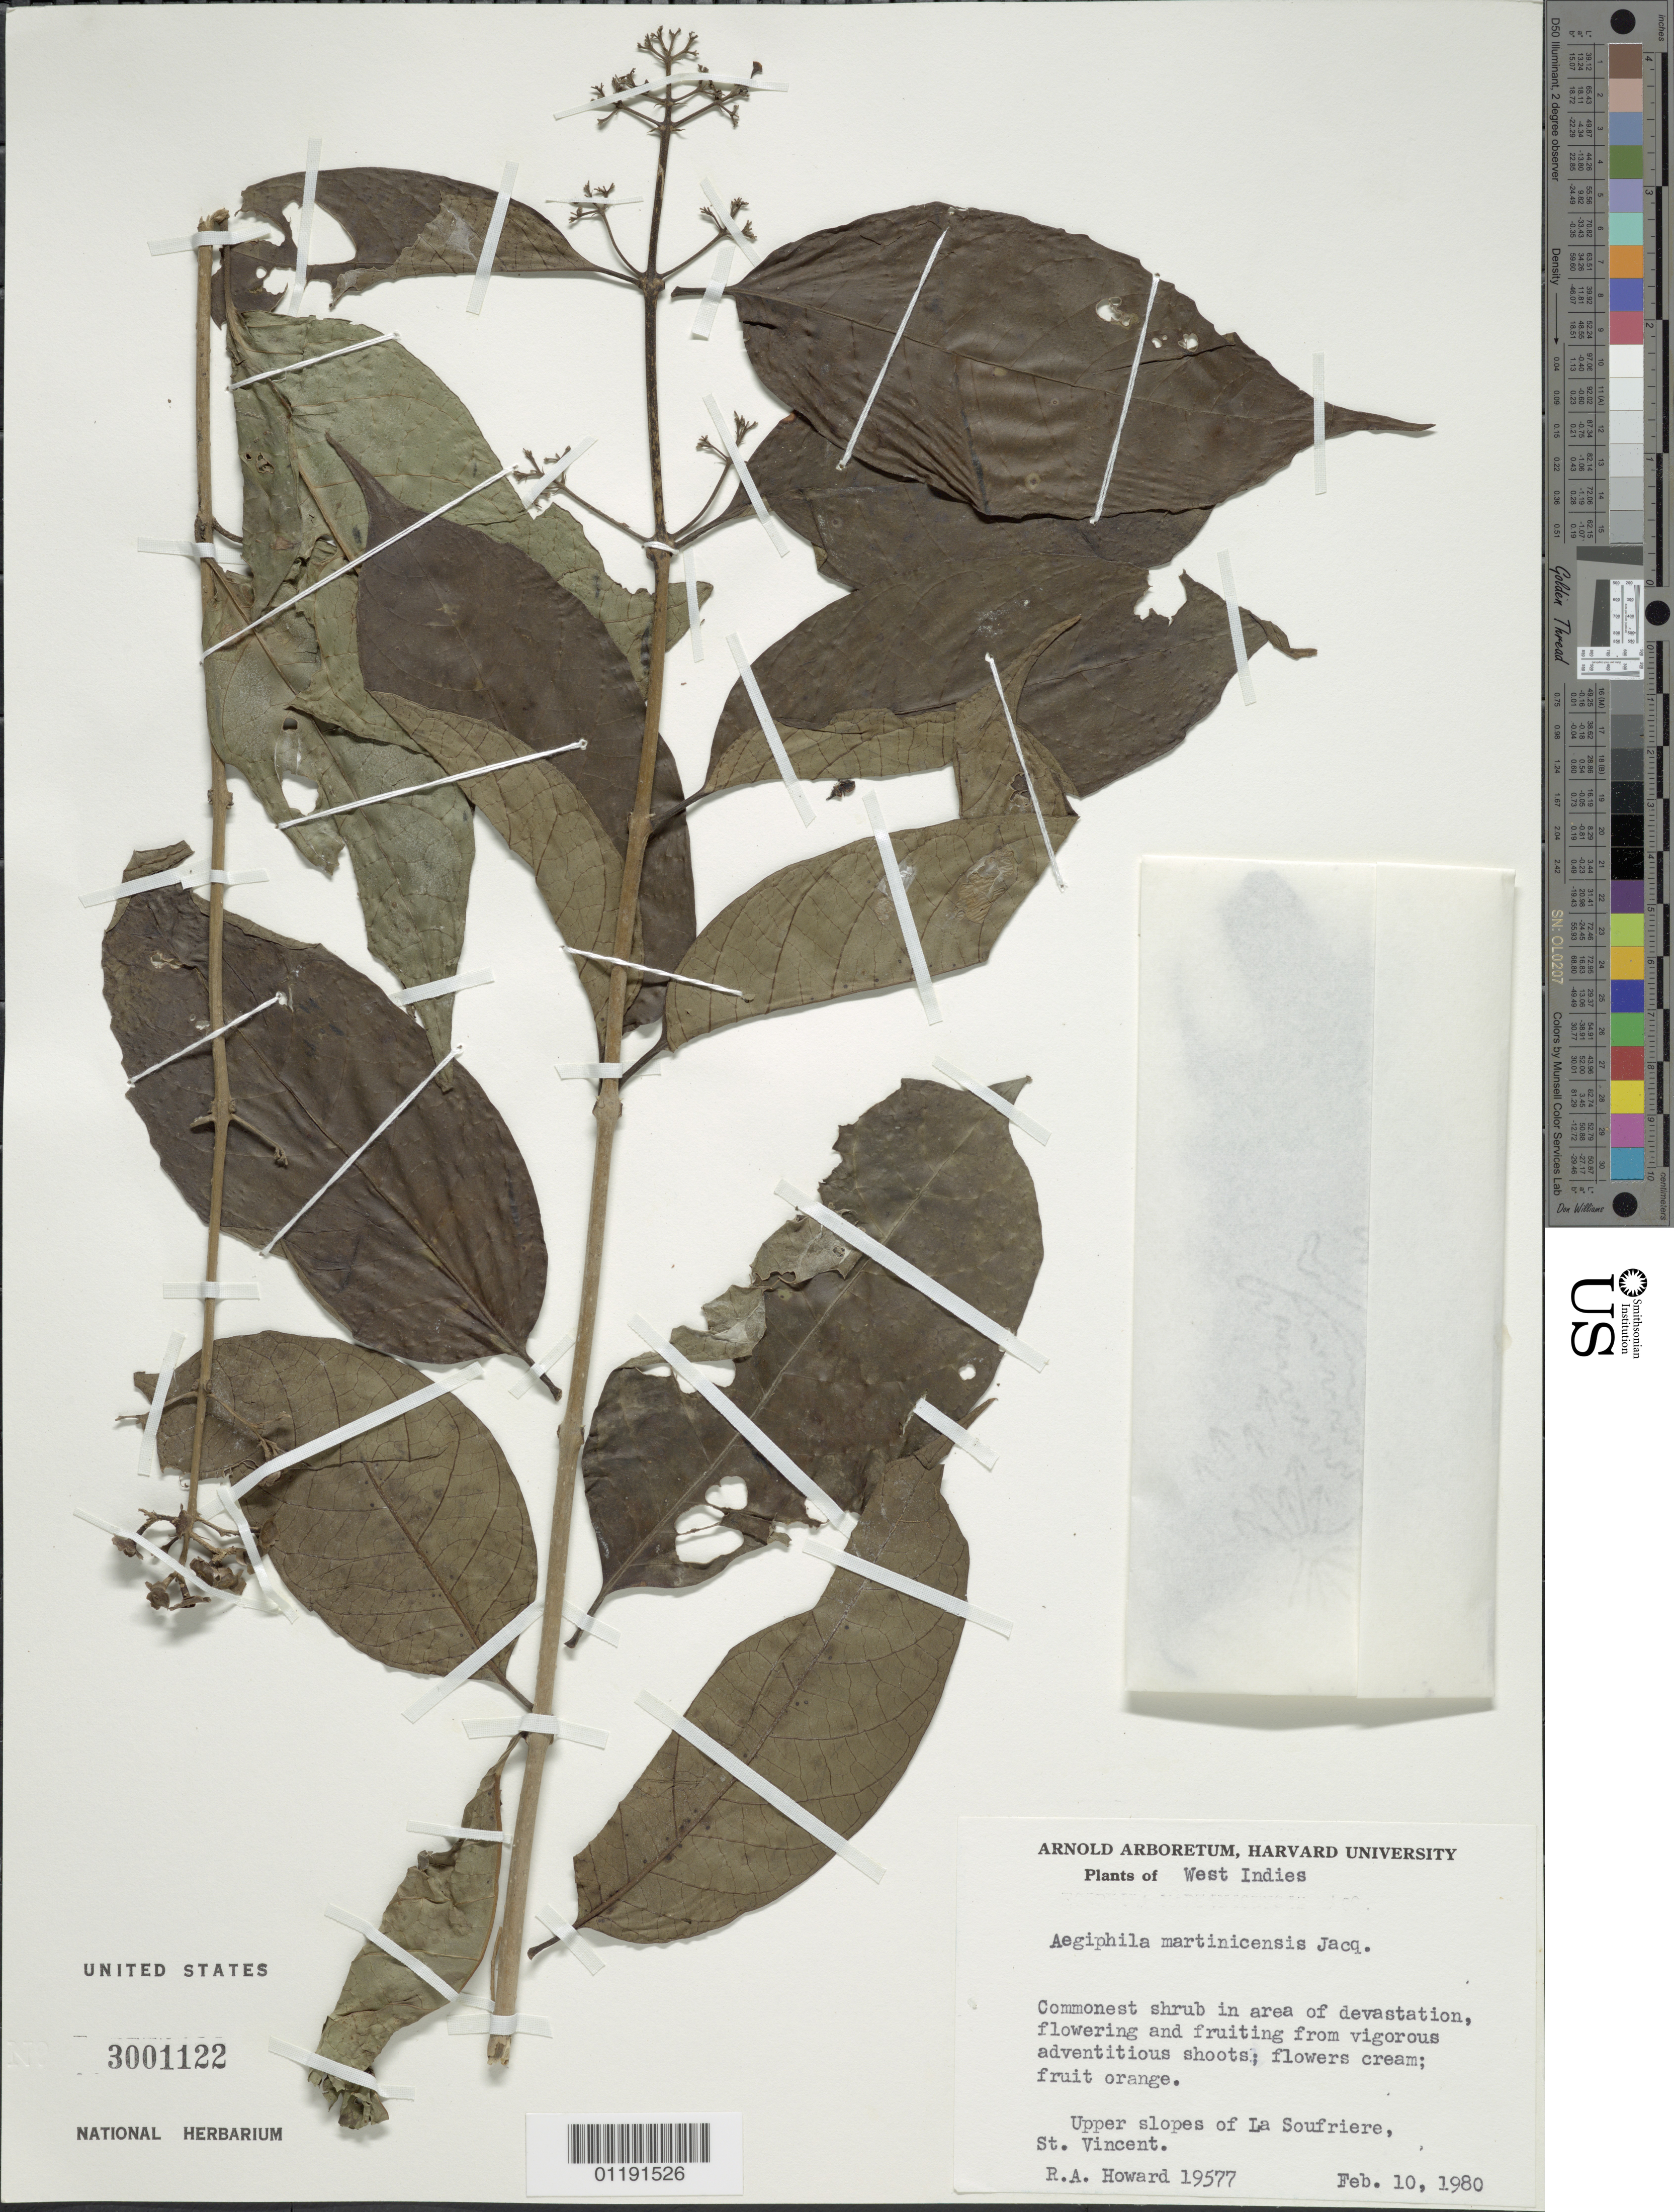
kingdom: Plantae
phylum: Tracheophyta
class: Magnoliopsida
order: Lamiales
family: Lamiaceae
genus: Aegiphila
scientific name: Aegiphila martinicensis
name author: Jacq.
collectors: R. A. Howard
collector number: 19577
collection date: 1980-02-10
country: St. Vincent - Grenadines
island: Saint Vincent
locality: La Soufriere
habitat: Upper slopes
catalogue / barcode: US 3001122